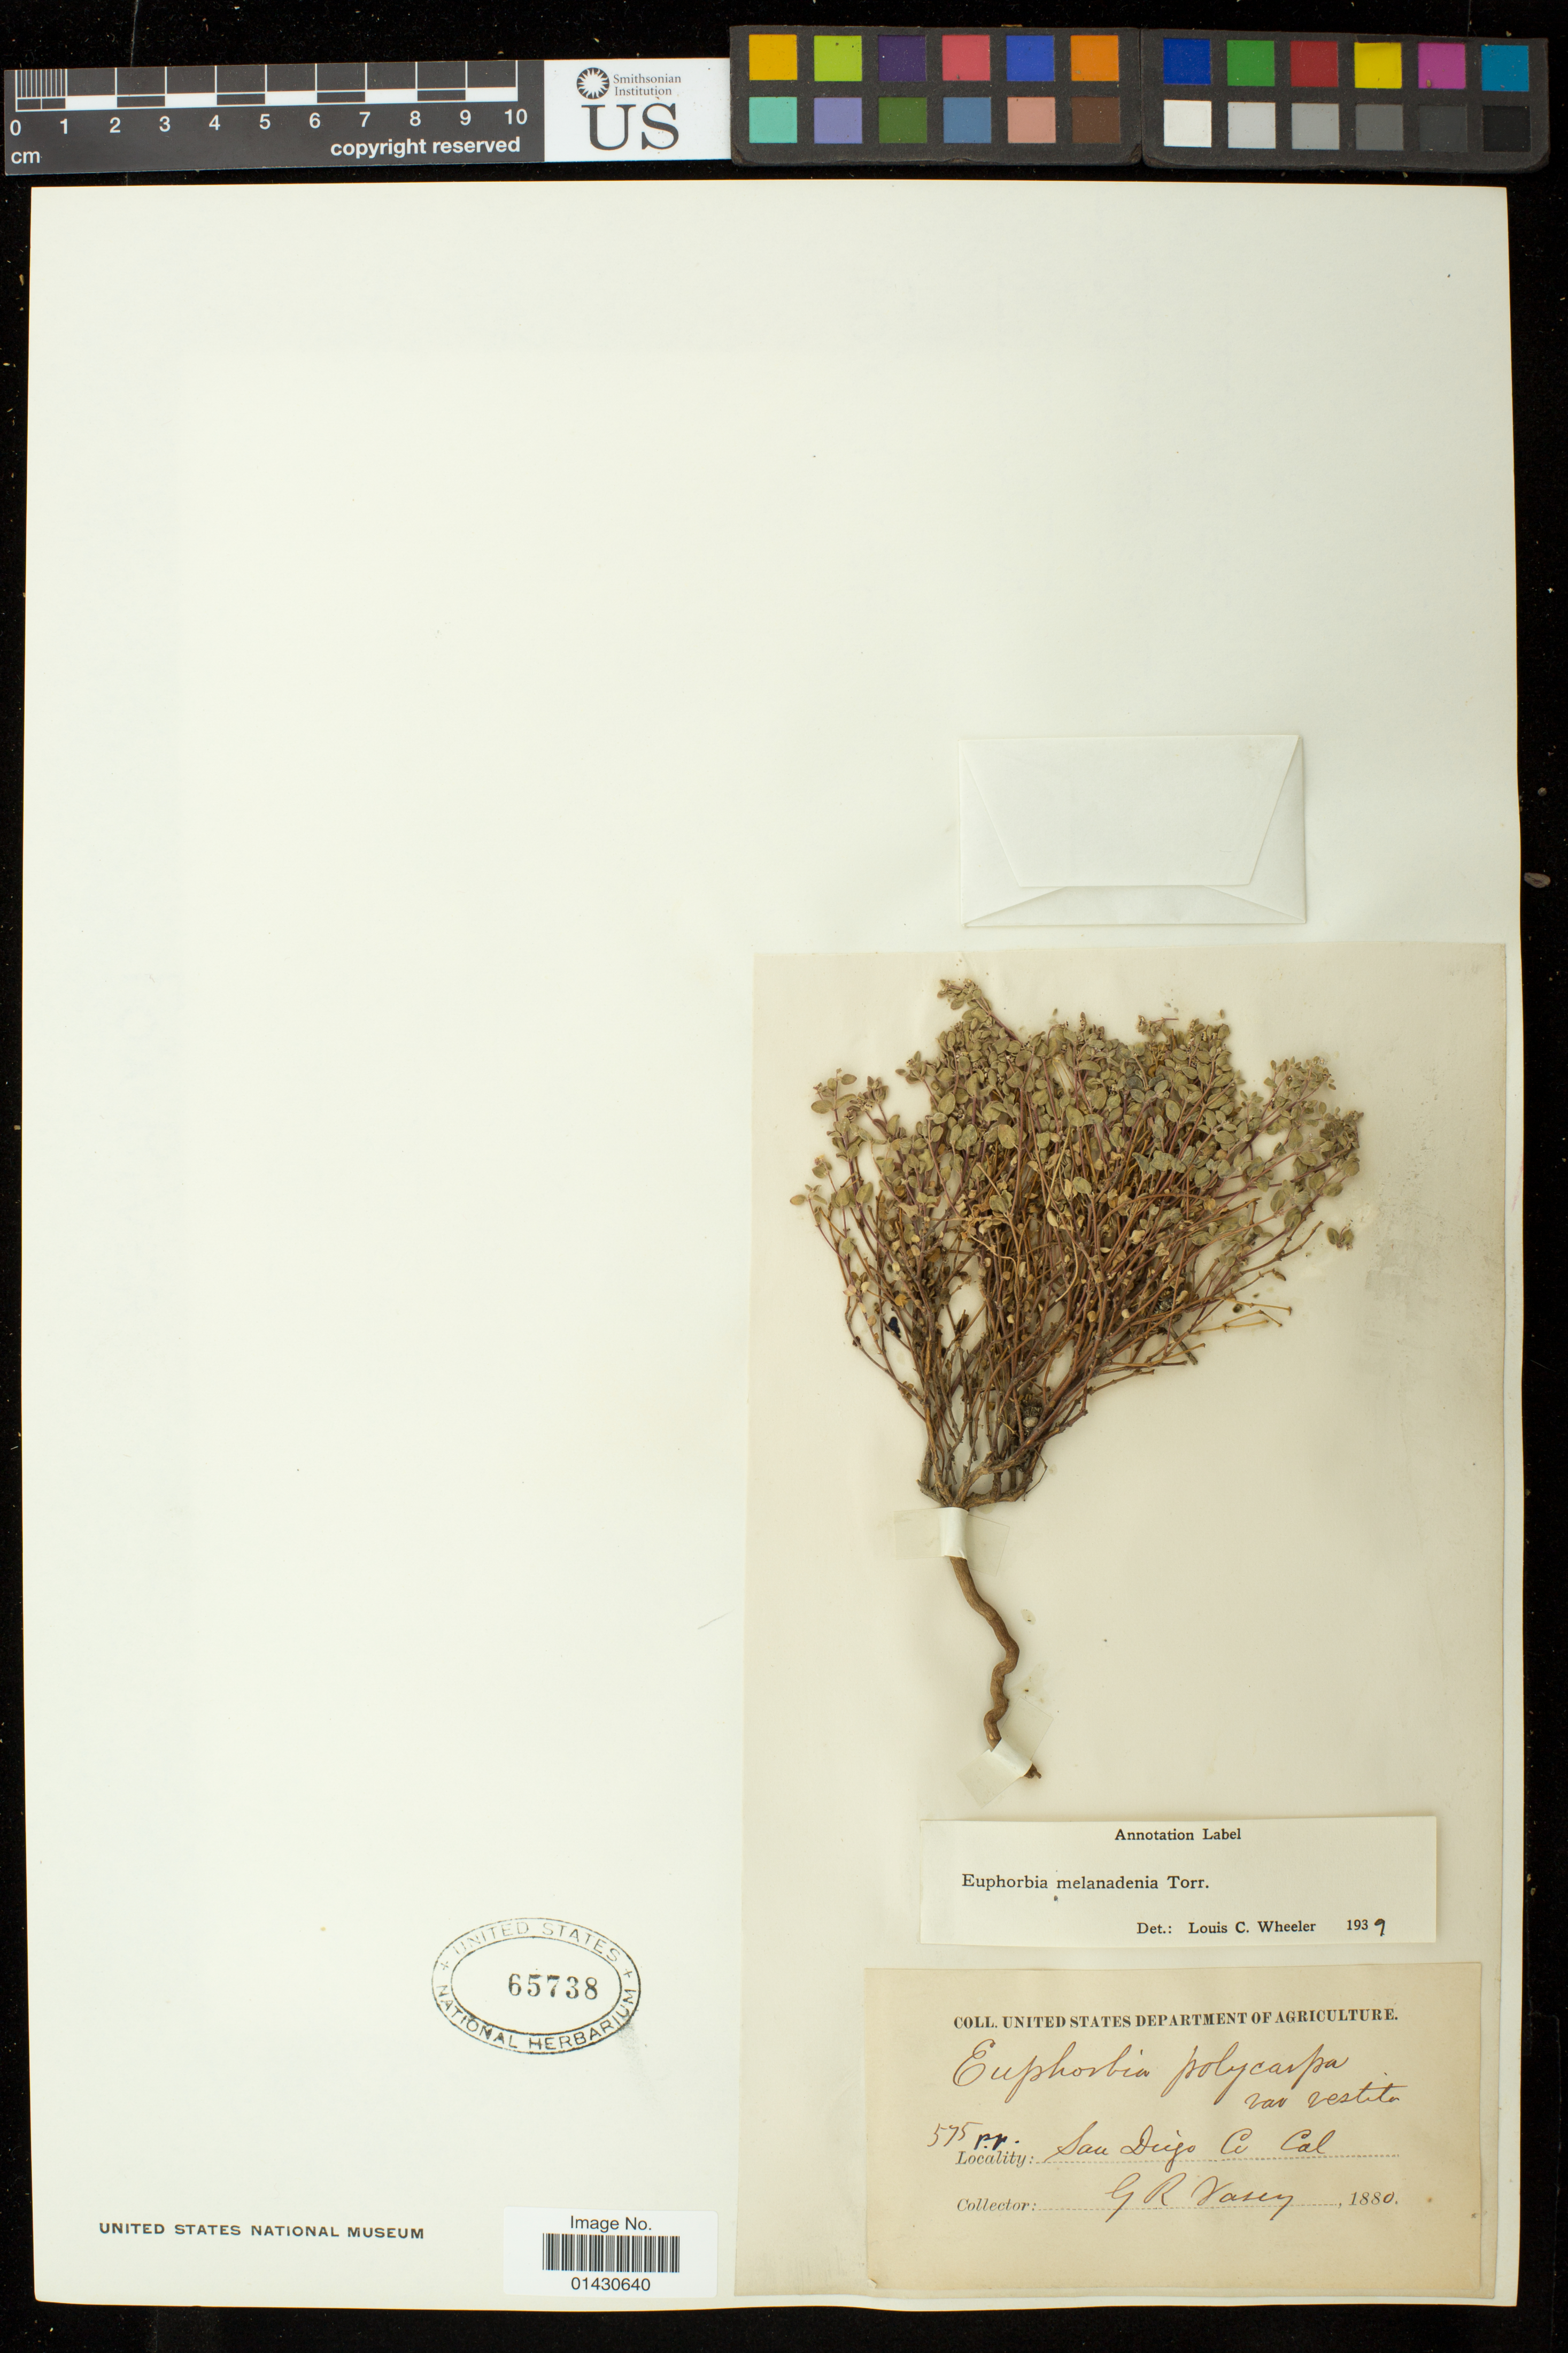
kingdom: Plantae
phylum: Tracheophyta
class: Magnoliopsida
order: Malpighiales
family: Euphorbiaceae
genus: Euphorbia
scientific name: Euphorbia melanadenia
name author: Torr.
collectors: G. R. Vasey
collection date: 1880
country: United States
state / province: California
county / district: San Diego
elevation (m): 175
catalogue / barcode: US 65738